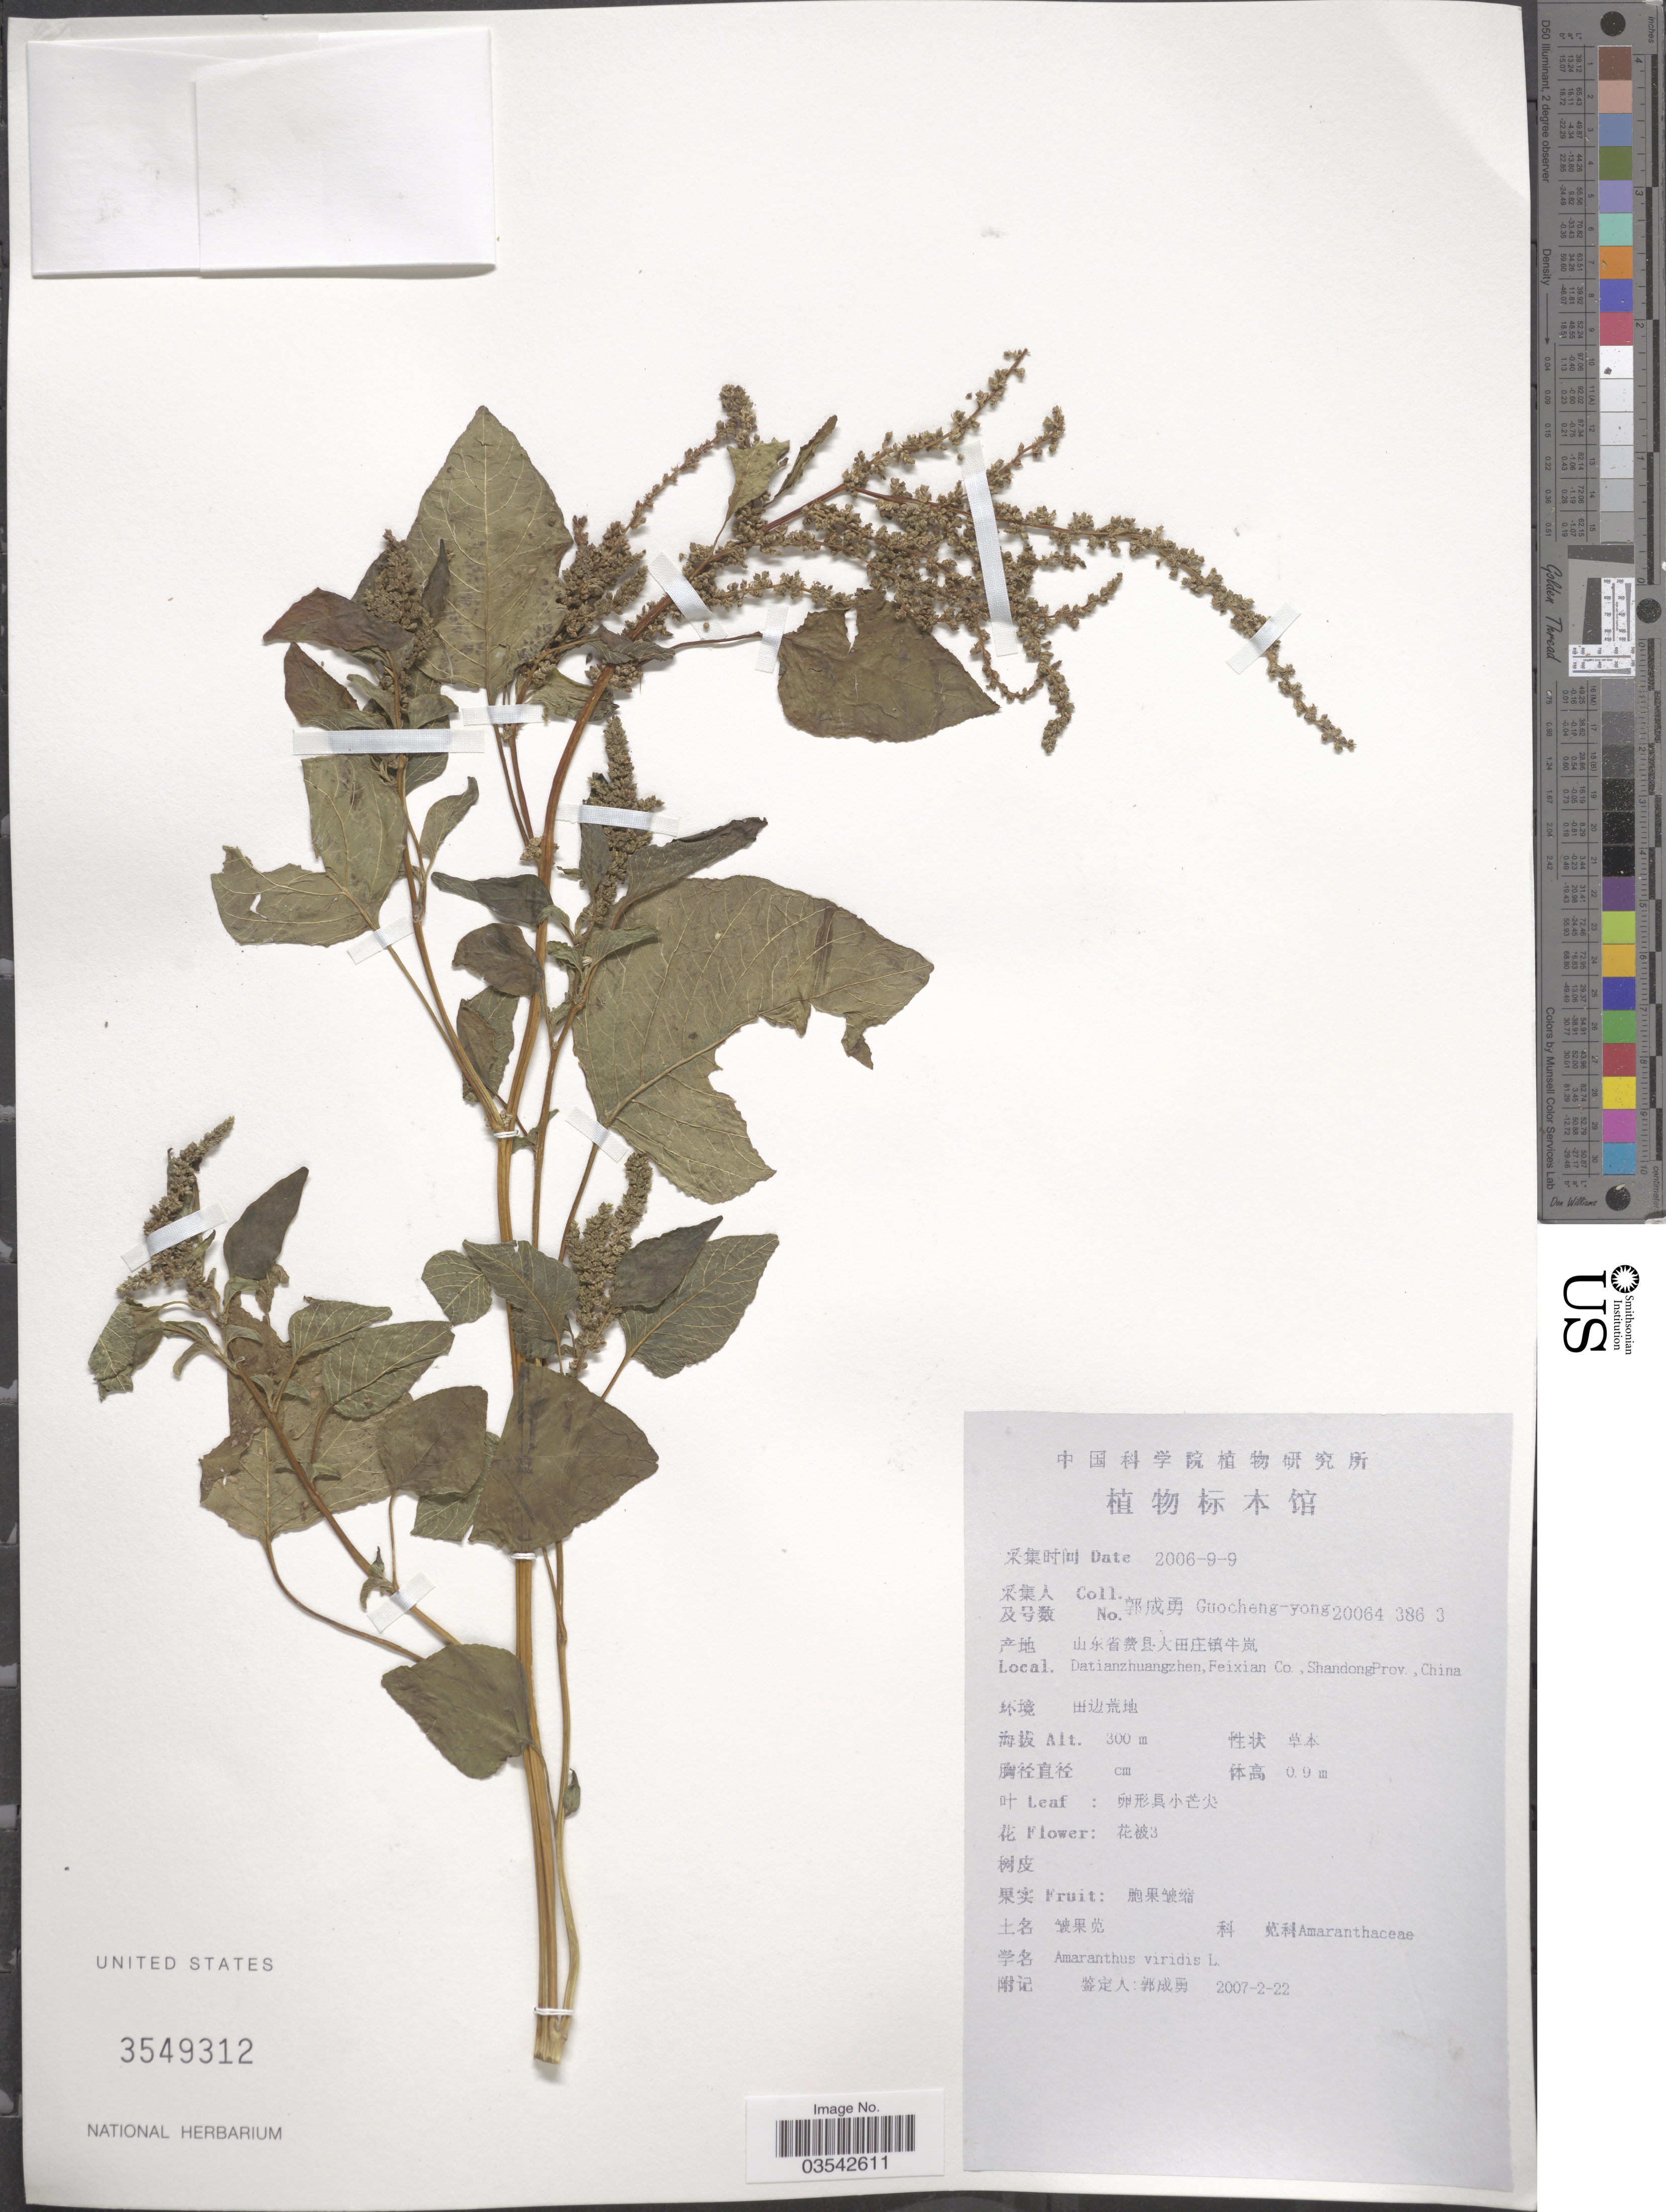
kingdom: Plantae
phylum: Tracheophyta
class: Magnoliopsida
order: Caryophyllales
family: Amaranthaceae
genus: Amaranthus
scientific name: Amaranthus viridis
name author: L.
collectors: Guo cheng-yong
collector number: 200643863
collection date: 2006-09-09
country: China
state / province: Shandong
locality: Datianzhuangzhen, Feixian Co.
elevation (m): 300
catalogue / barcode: US 3549312